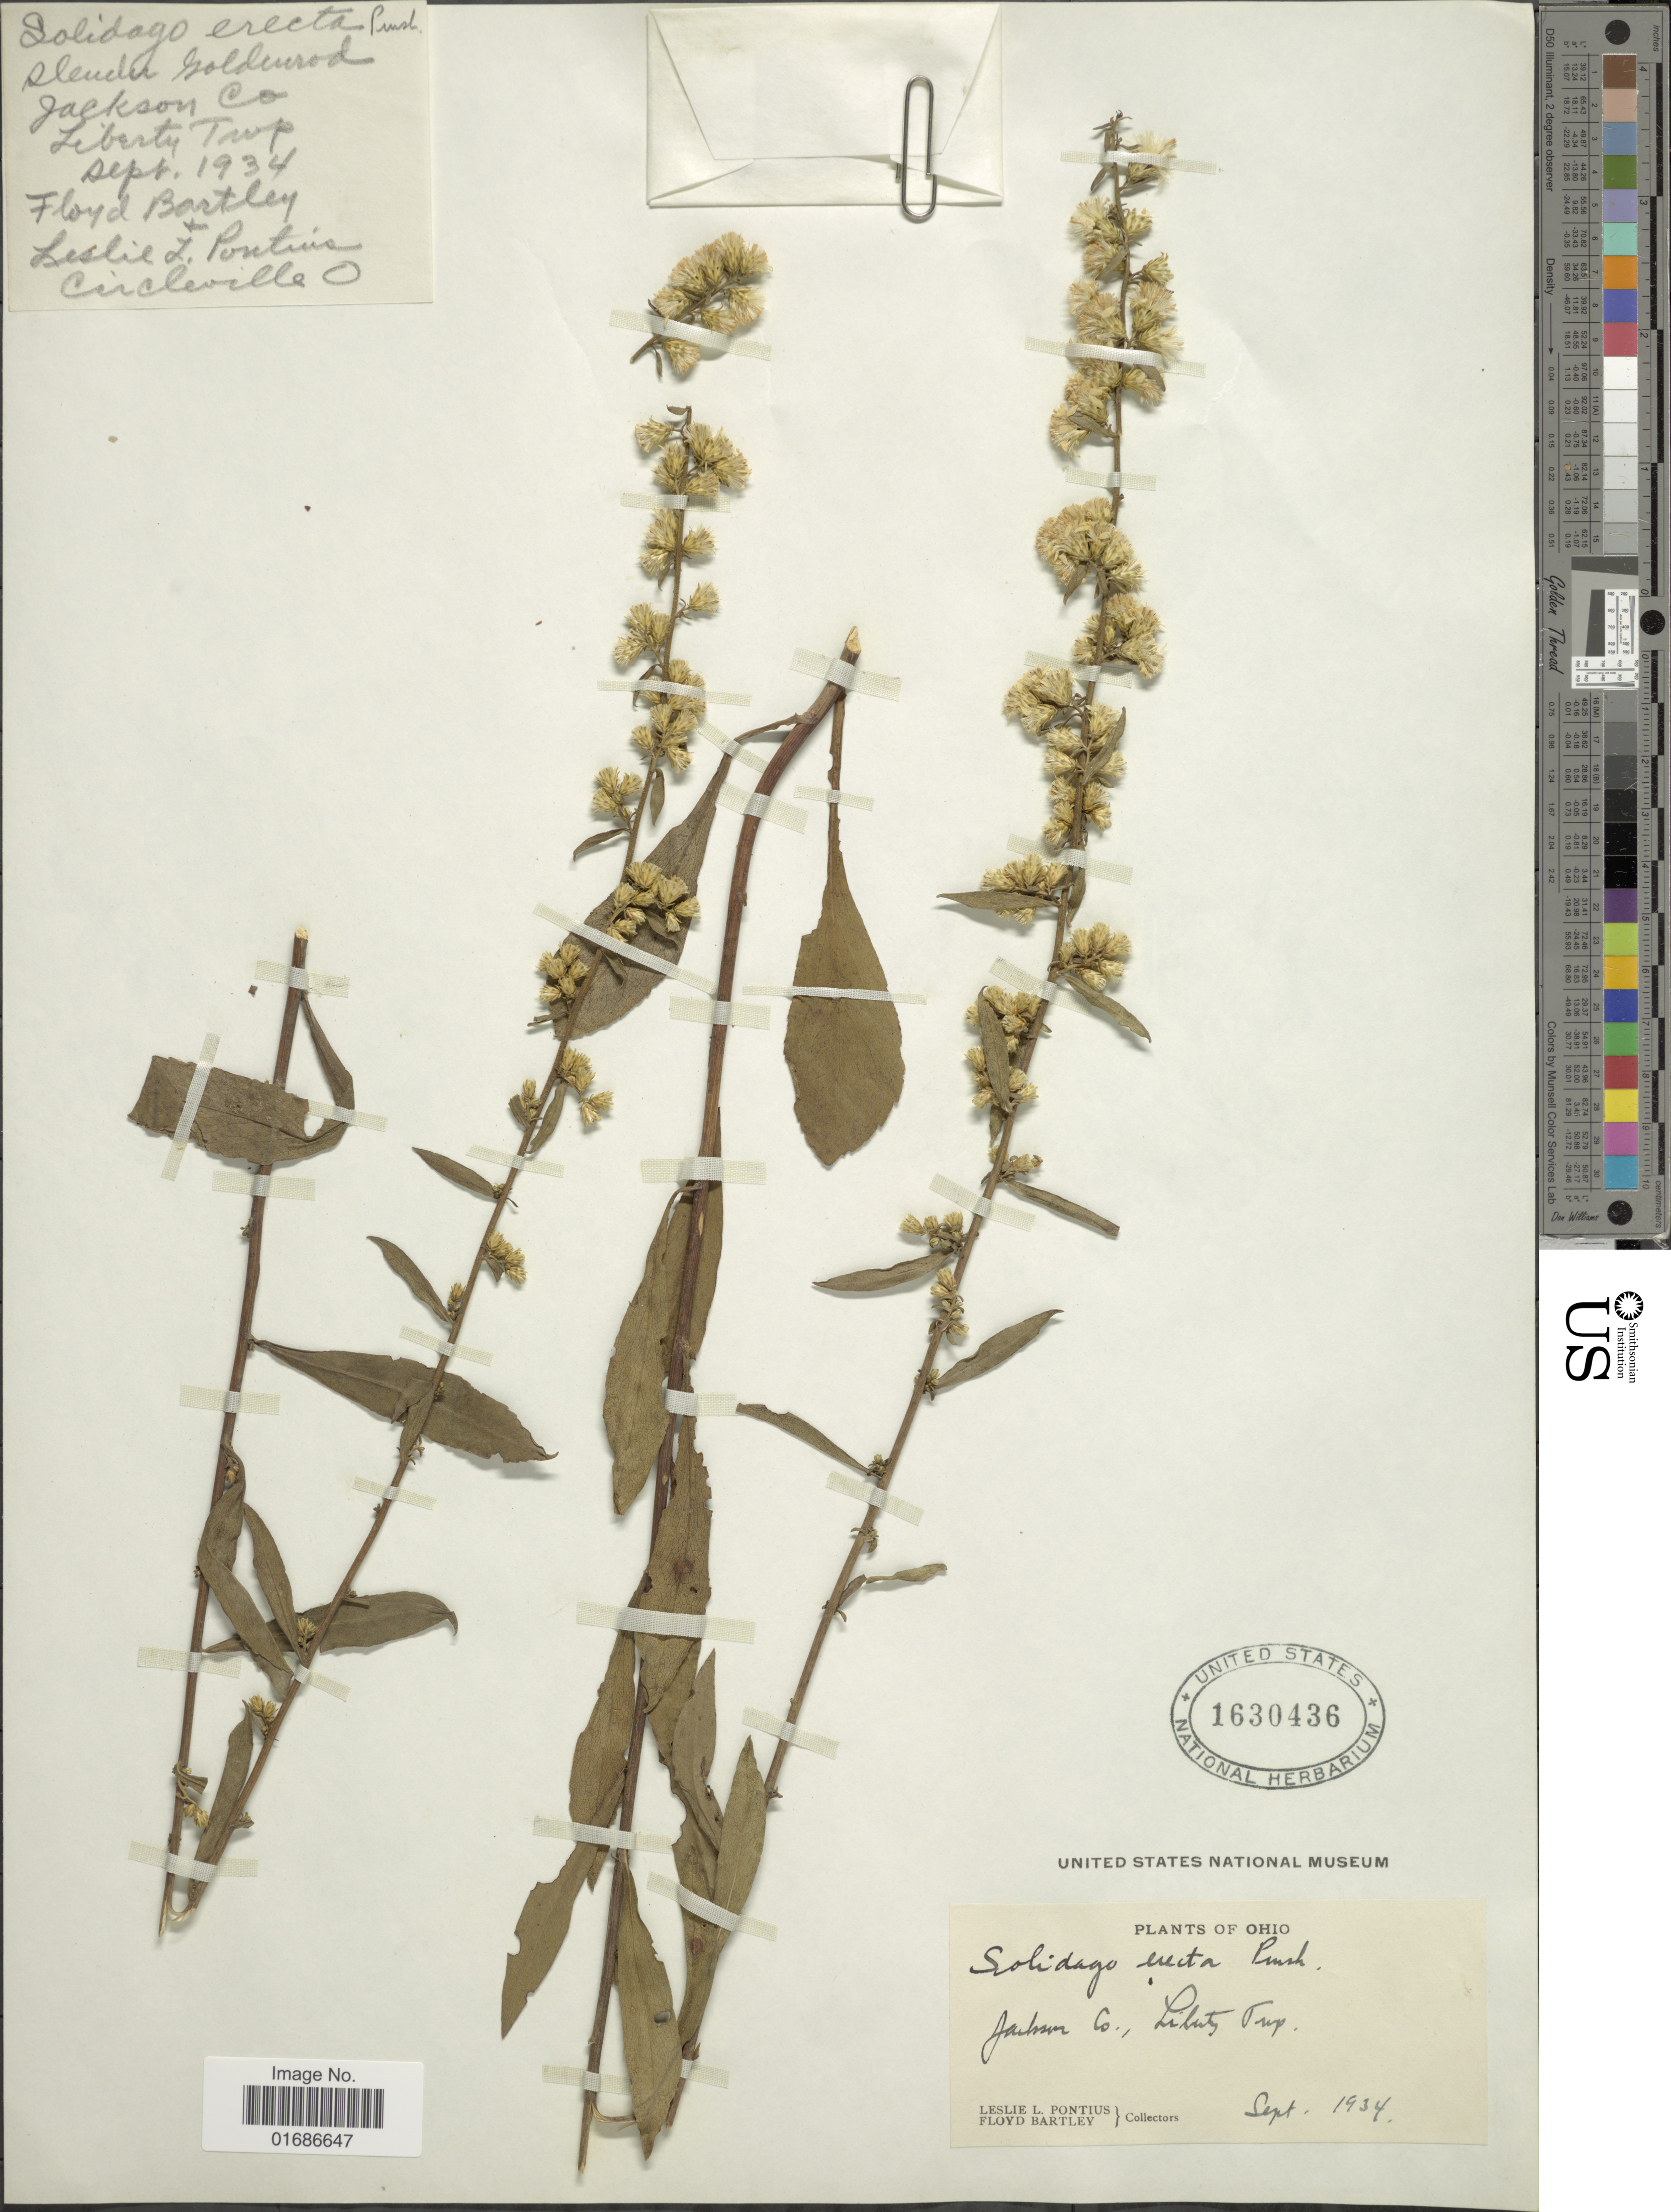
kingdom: Plantae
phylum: Tracheophyta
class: Magnoliopsida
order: Asterales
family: Asteraceae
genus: Solidago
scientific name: Solidago erecta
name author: Pursh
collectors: L. Pontius & F. Bartley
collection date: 1934-09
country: United States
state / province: Ohio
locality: Jackson Co., Liberty Twp.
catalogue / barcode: US 1630436